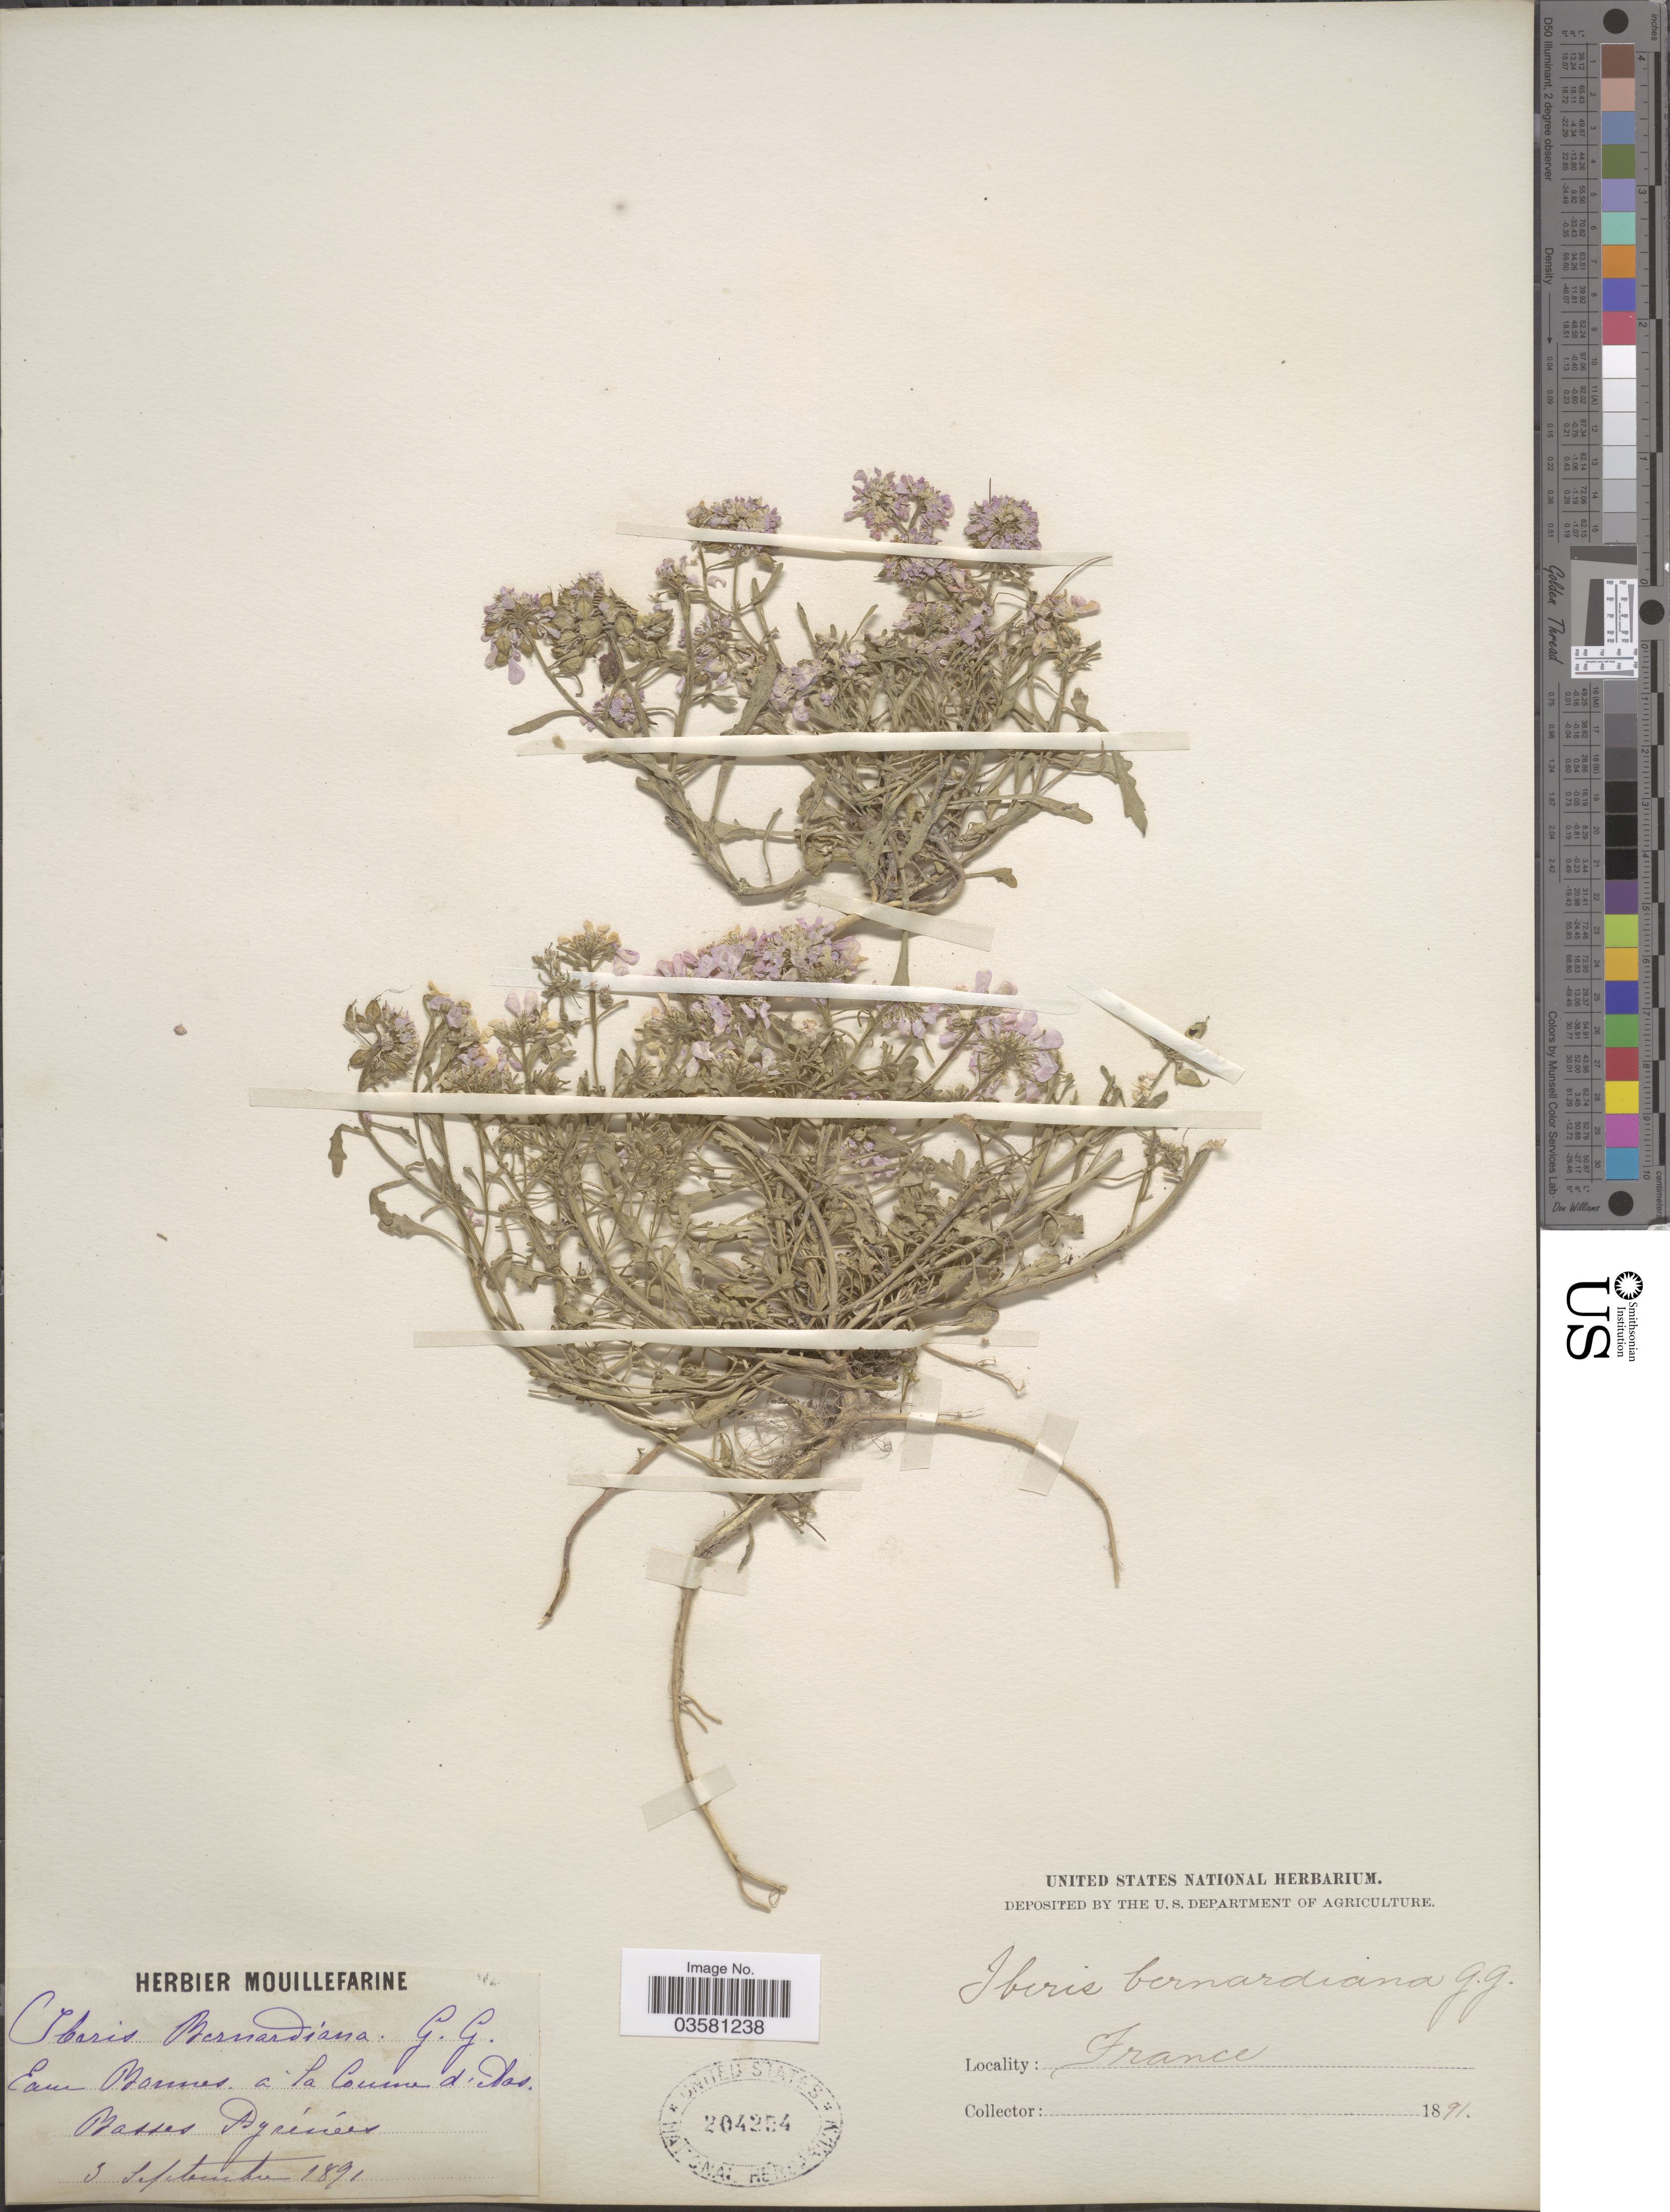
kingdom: Plantae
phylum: Tracheophyta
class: Magnoliopsida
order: Brassicales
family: Brassicaceae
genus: Iberis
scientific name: Iberis bernardiana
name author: Godr. & Gren.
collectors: ex herb. Mouillefarine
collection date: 1891-09-03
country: France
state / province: Nouvelle-Aquitaine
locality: Eaux Bonnes à la Coume d'Aas, Basses Pyrénées.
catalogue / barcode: US 204254